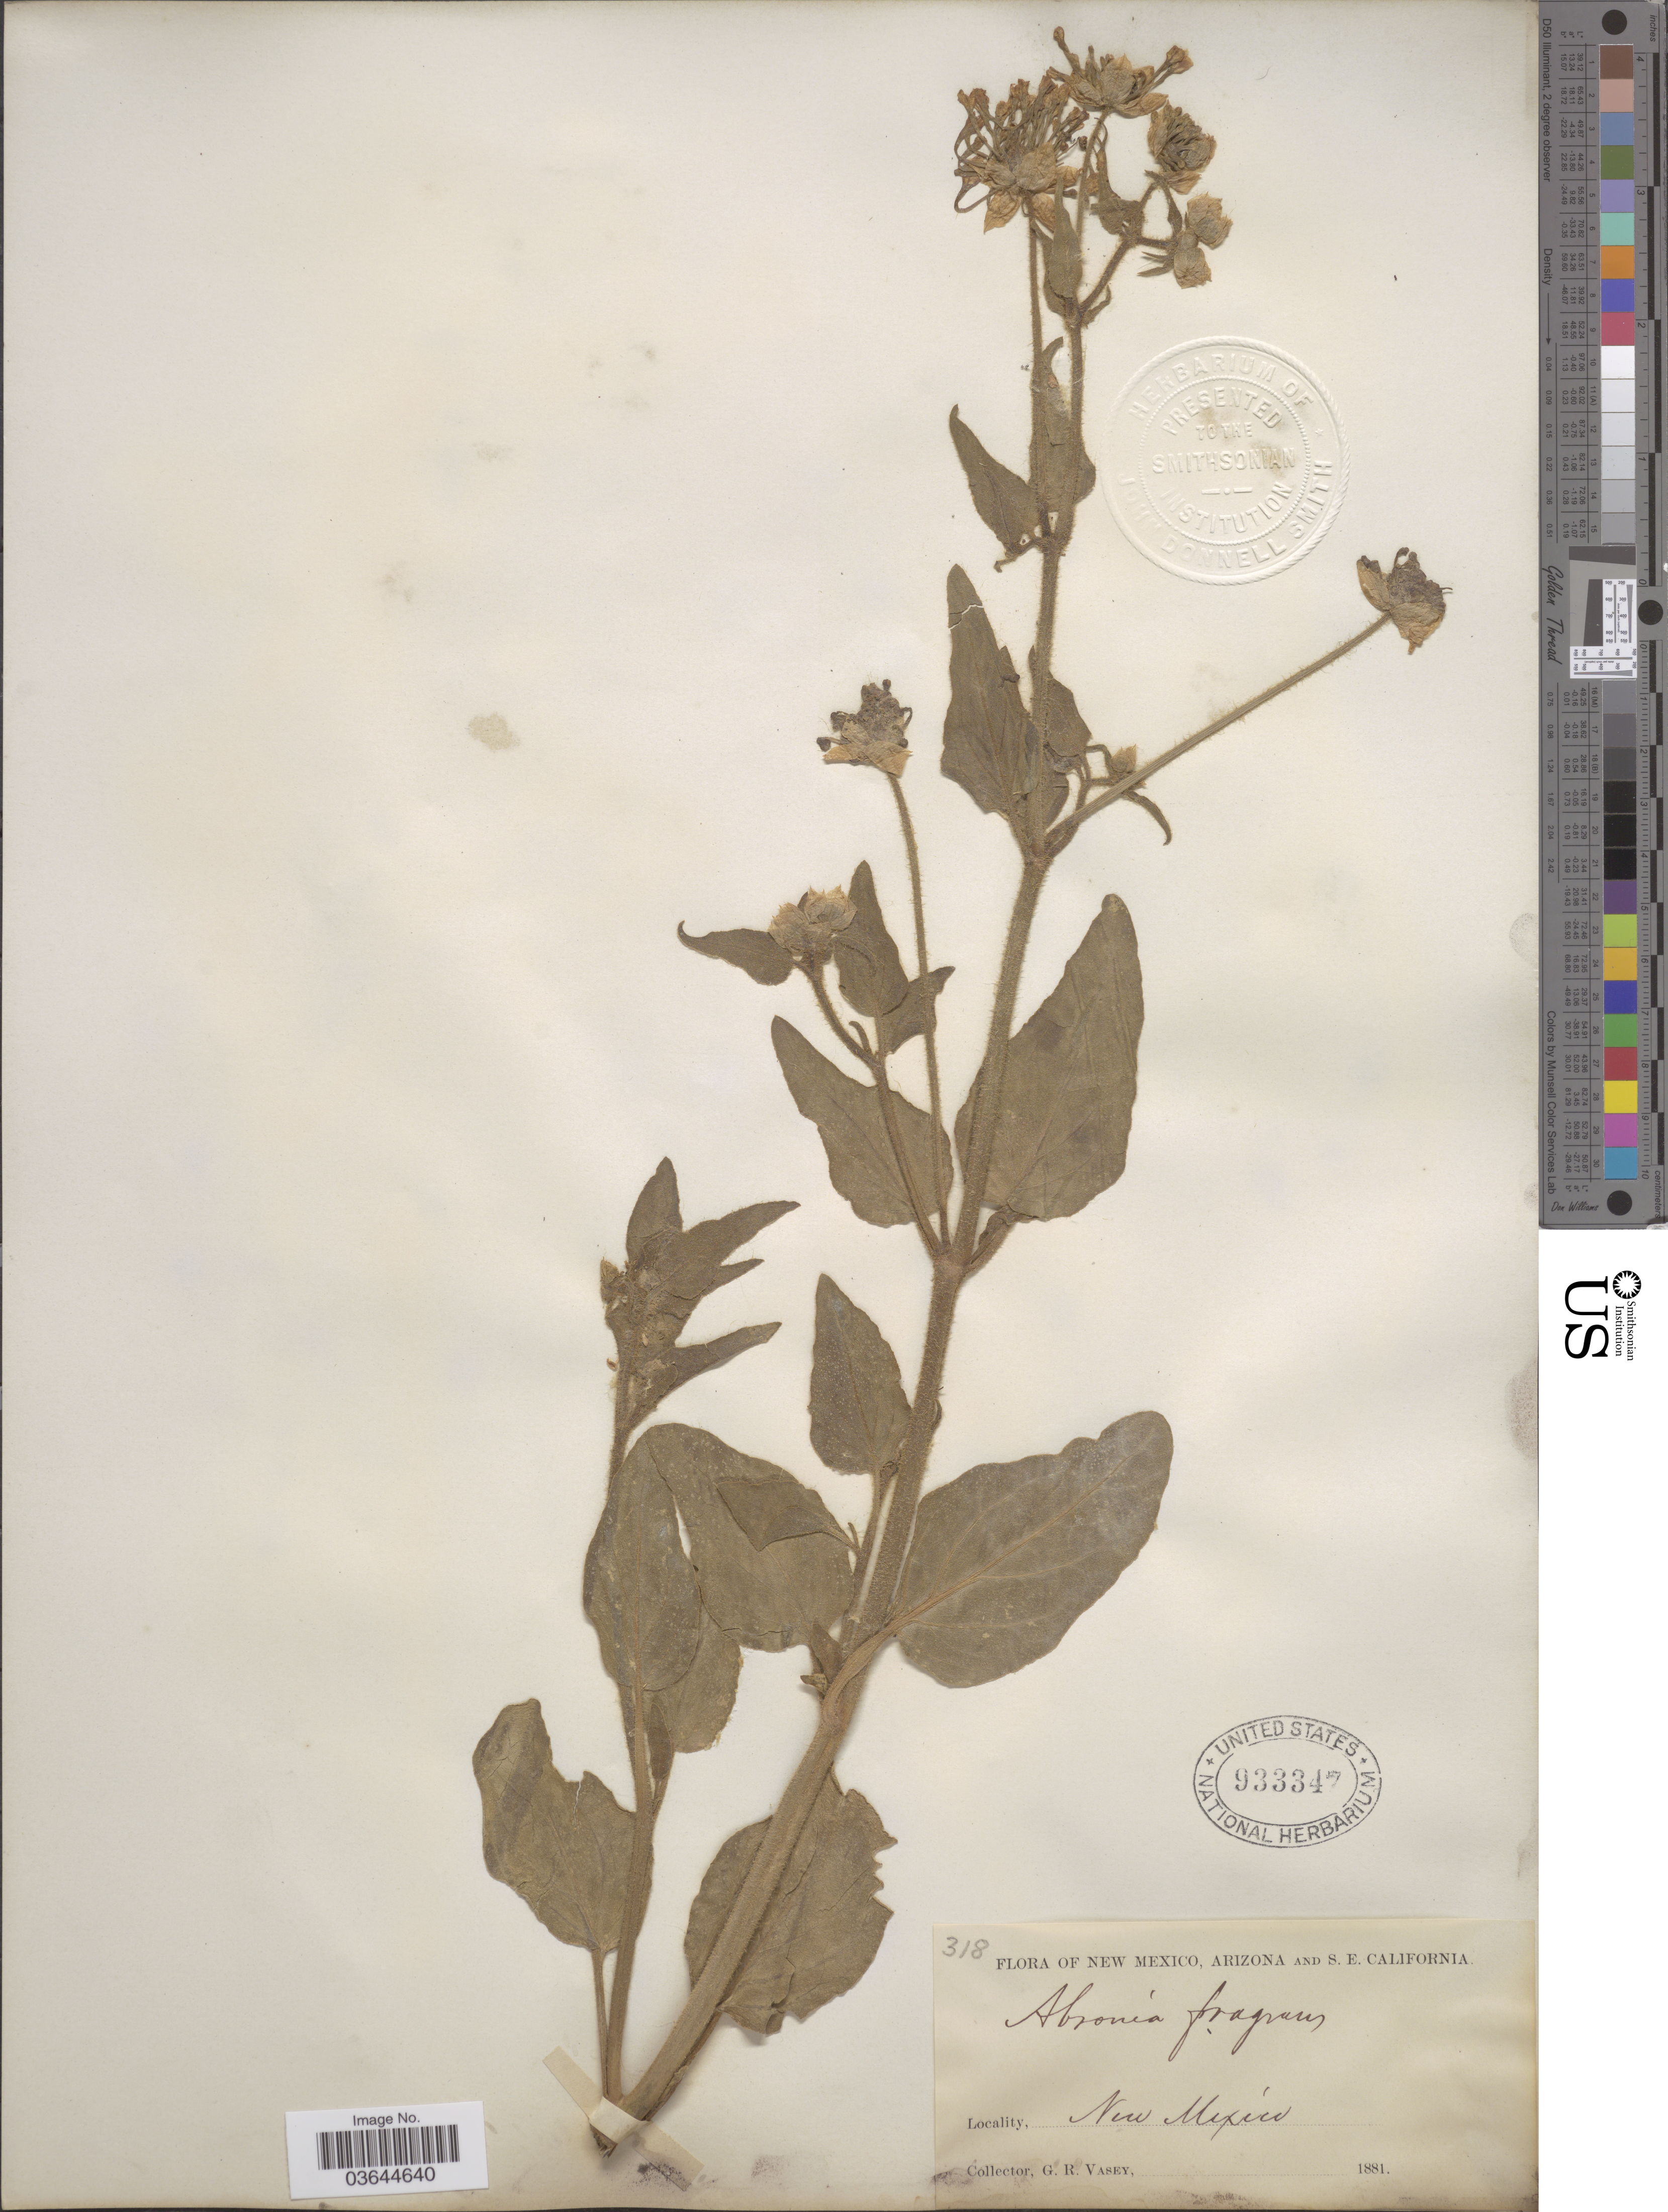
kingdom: Plantae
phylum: Tracheophyta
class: Magnoliopsida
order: Caryophyllales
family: Nyctaginaceae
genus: Abronia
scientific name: Abronia fragrans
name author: Nutt. ex Hook.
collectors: G. R. Vasey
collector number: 318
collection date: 1881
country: United States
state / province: New Mexico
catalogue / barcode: US 933347